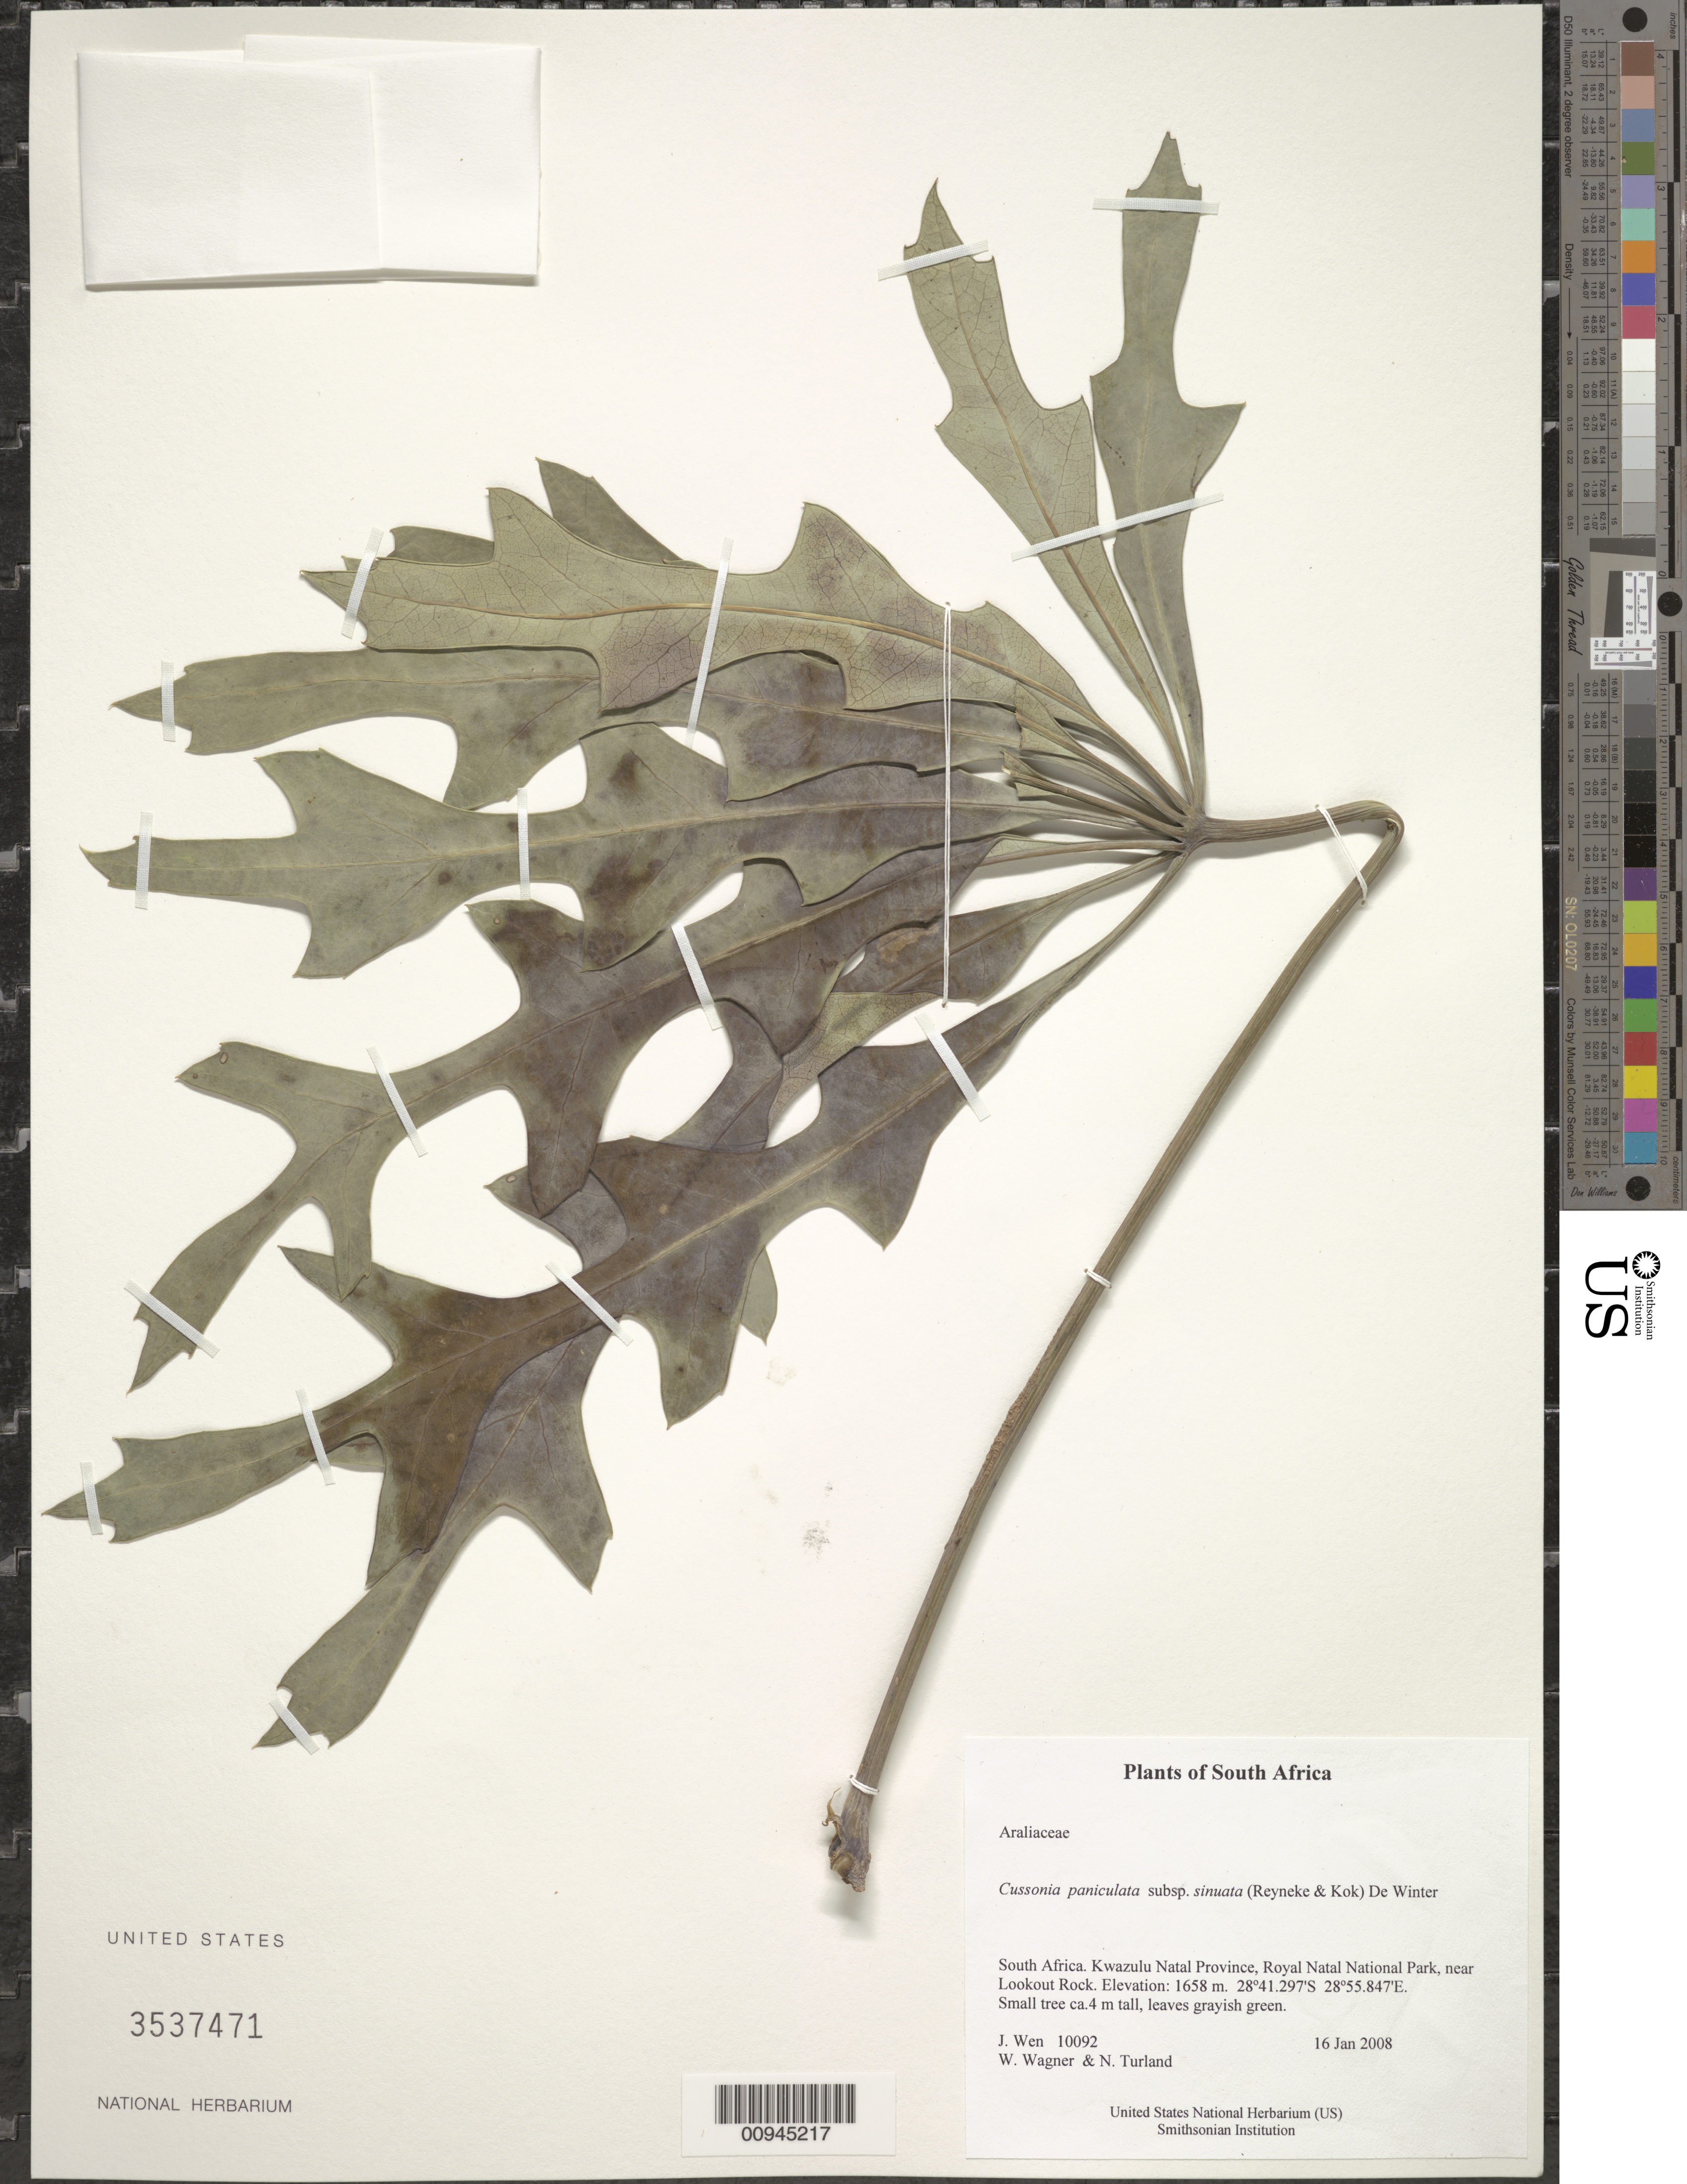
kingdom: Plantae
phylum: Tracheophyta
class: Magnoliopsida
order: Apiales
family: Araliaceae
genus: Cussonia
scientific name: Cussonia paniculata subsp. sinuata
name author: (Reyneke & Kok) De Winter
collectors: J. Wen, W. L. Wagner & N. Turland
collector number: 10092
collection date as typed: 16 Jan 2008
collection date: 2008-01-16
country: South Africa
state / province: KwaZulu-Natal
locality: KwaZulu Natal Province, Royal Natal National Park, near Lookout Rock.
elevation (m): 1658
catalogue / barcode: US 3537471